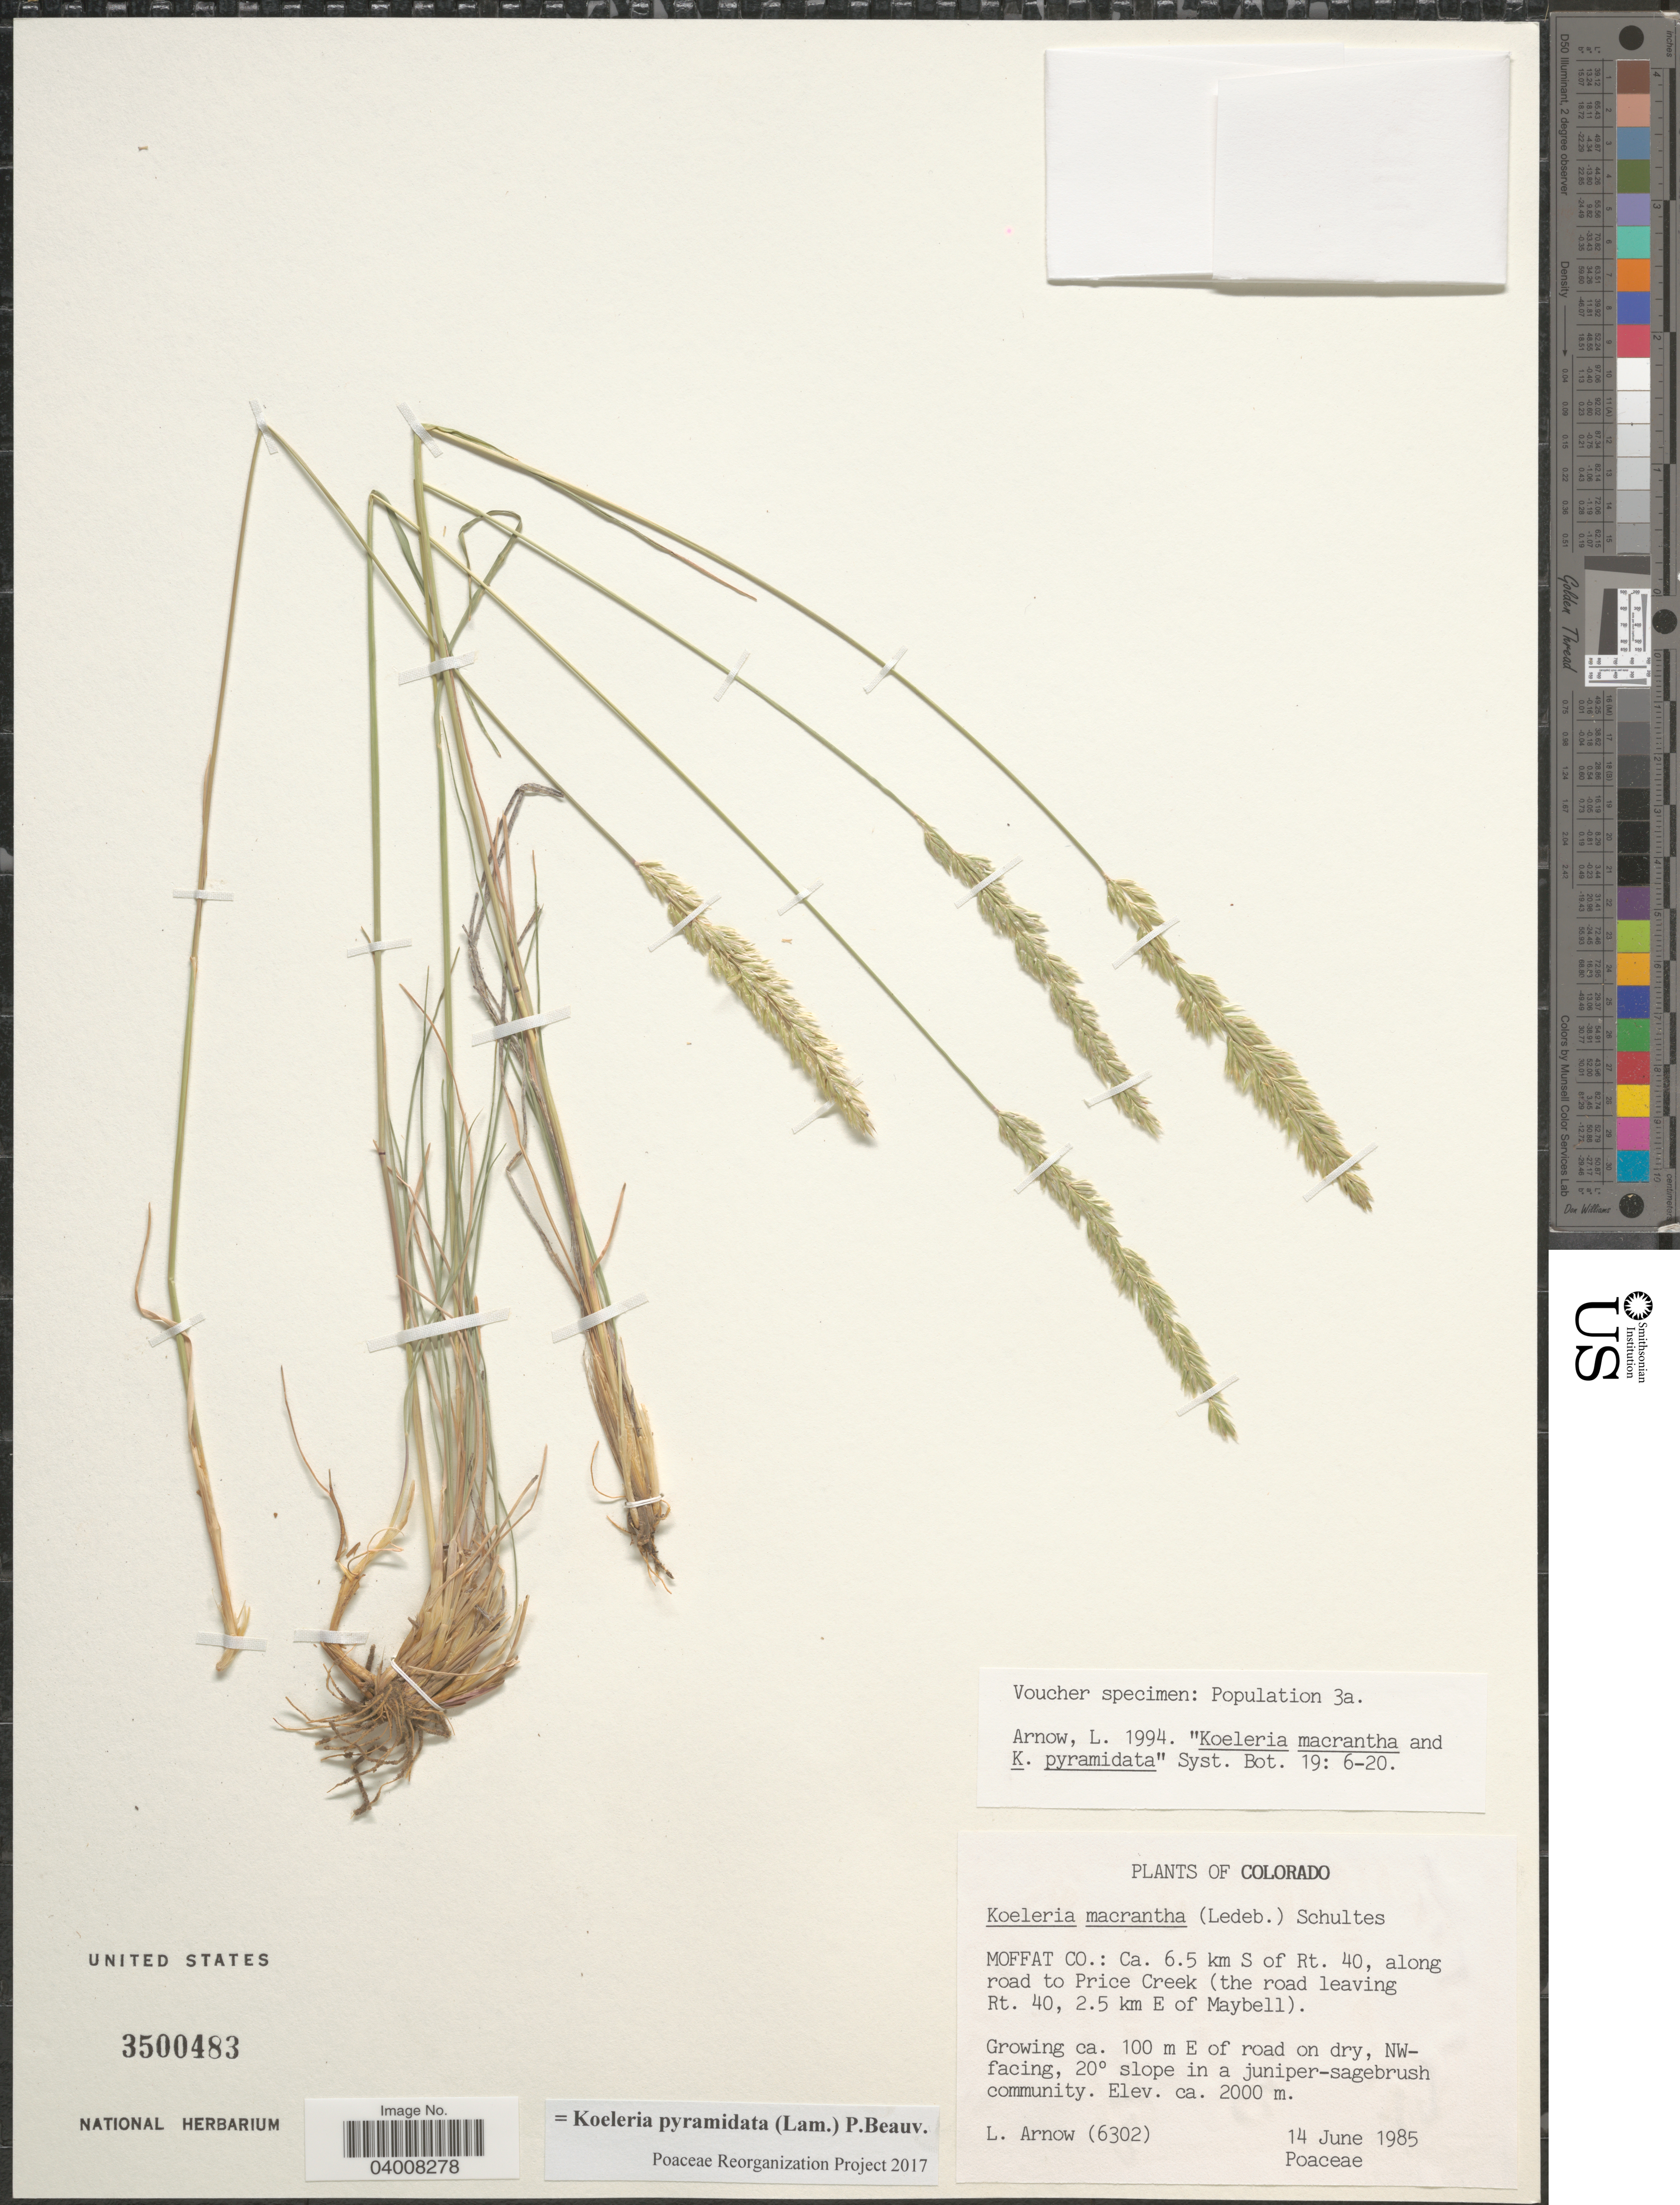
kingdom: Plantae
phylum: Tracheophyta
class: Liliopsida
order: Poales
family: Poaceae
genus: Koeleria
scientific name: Koeleria pyramidata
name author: (Lam.) P. Beauv.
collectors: L. Arnow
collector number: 6302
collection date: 1985-06-14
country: United States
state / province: Colorado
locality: Moffat Co.: Ca. 6.5 km S of Rt. 40, along road to Price Creek (the road leaving Rt. 40, 2.5 km E of Maybell). Ca. 100 m E of road on dry, NW-facing, 20º slope.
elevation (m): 2000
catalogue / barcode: US 3500483